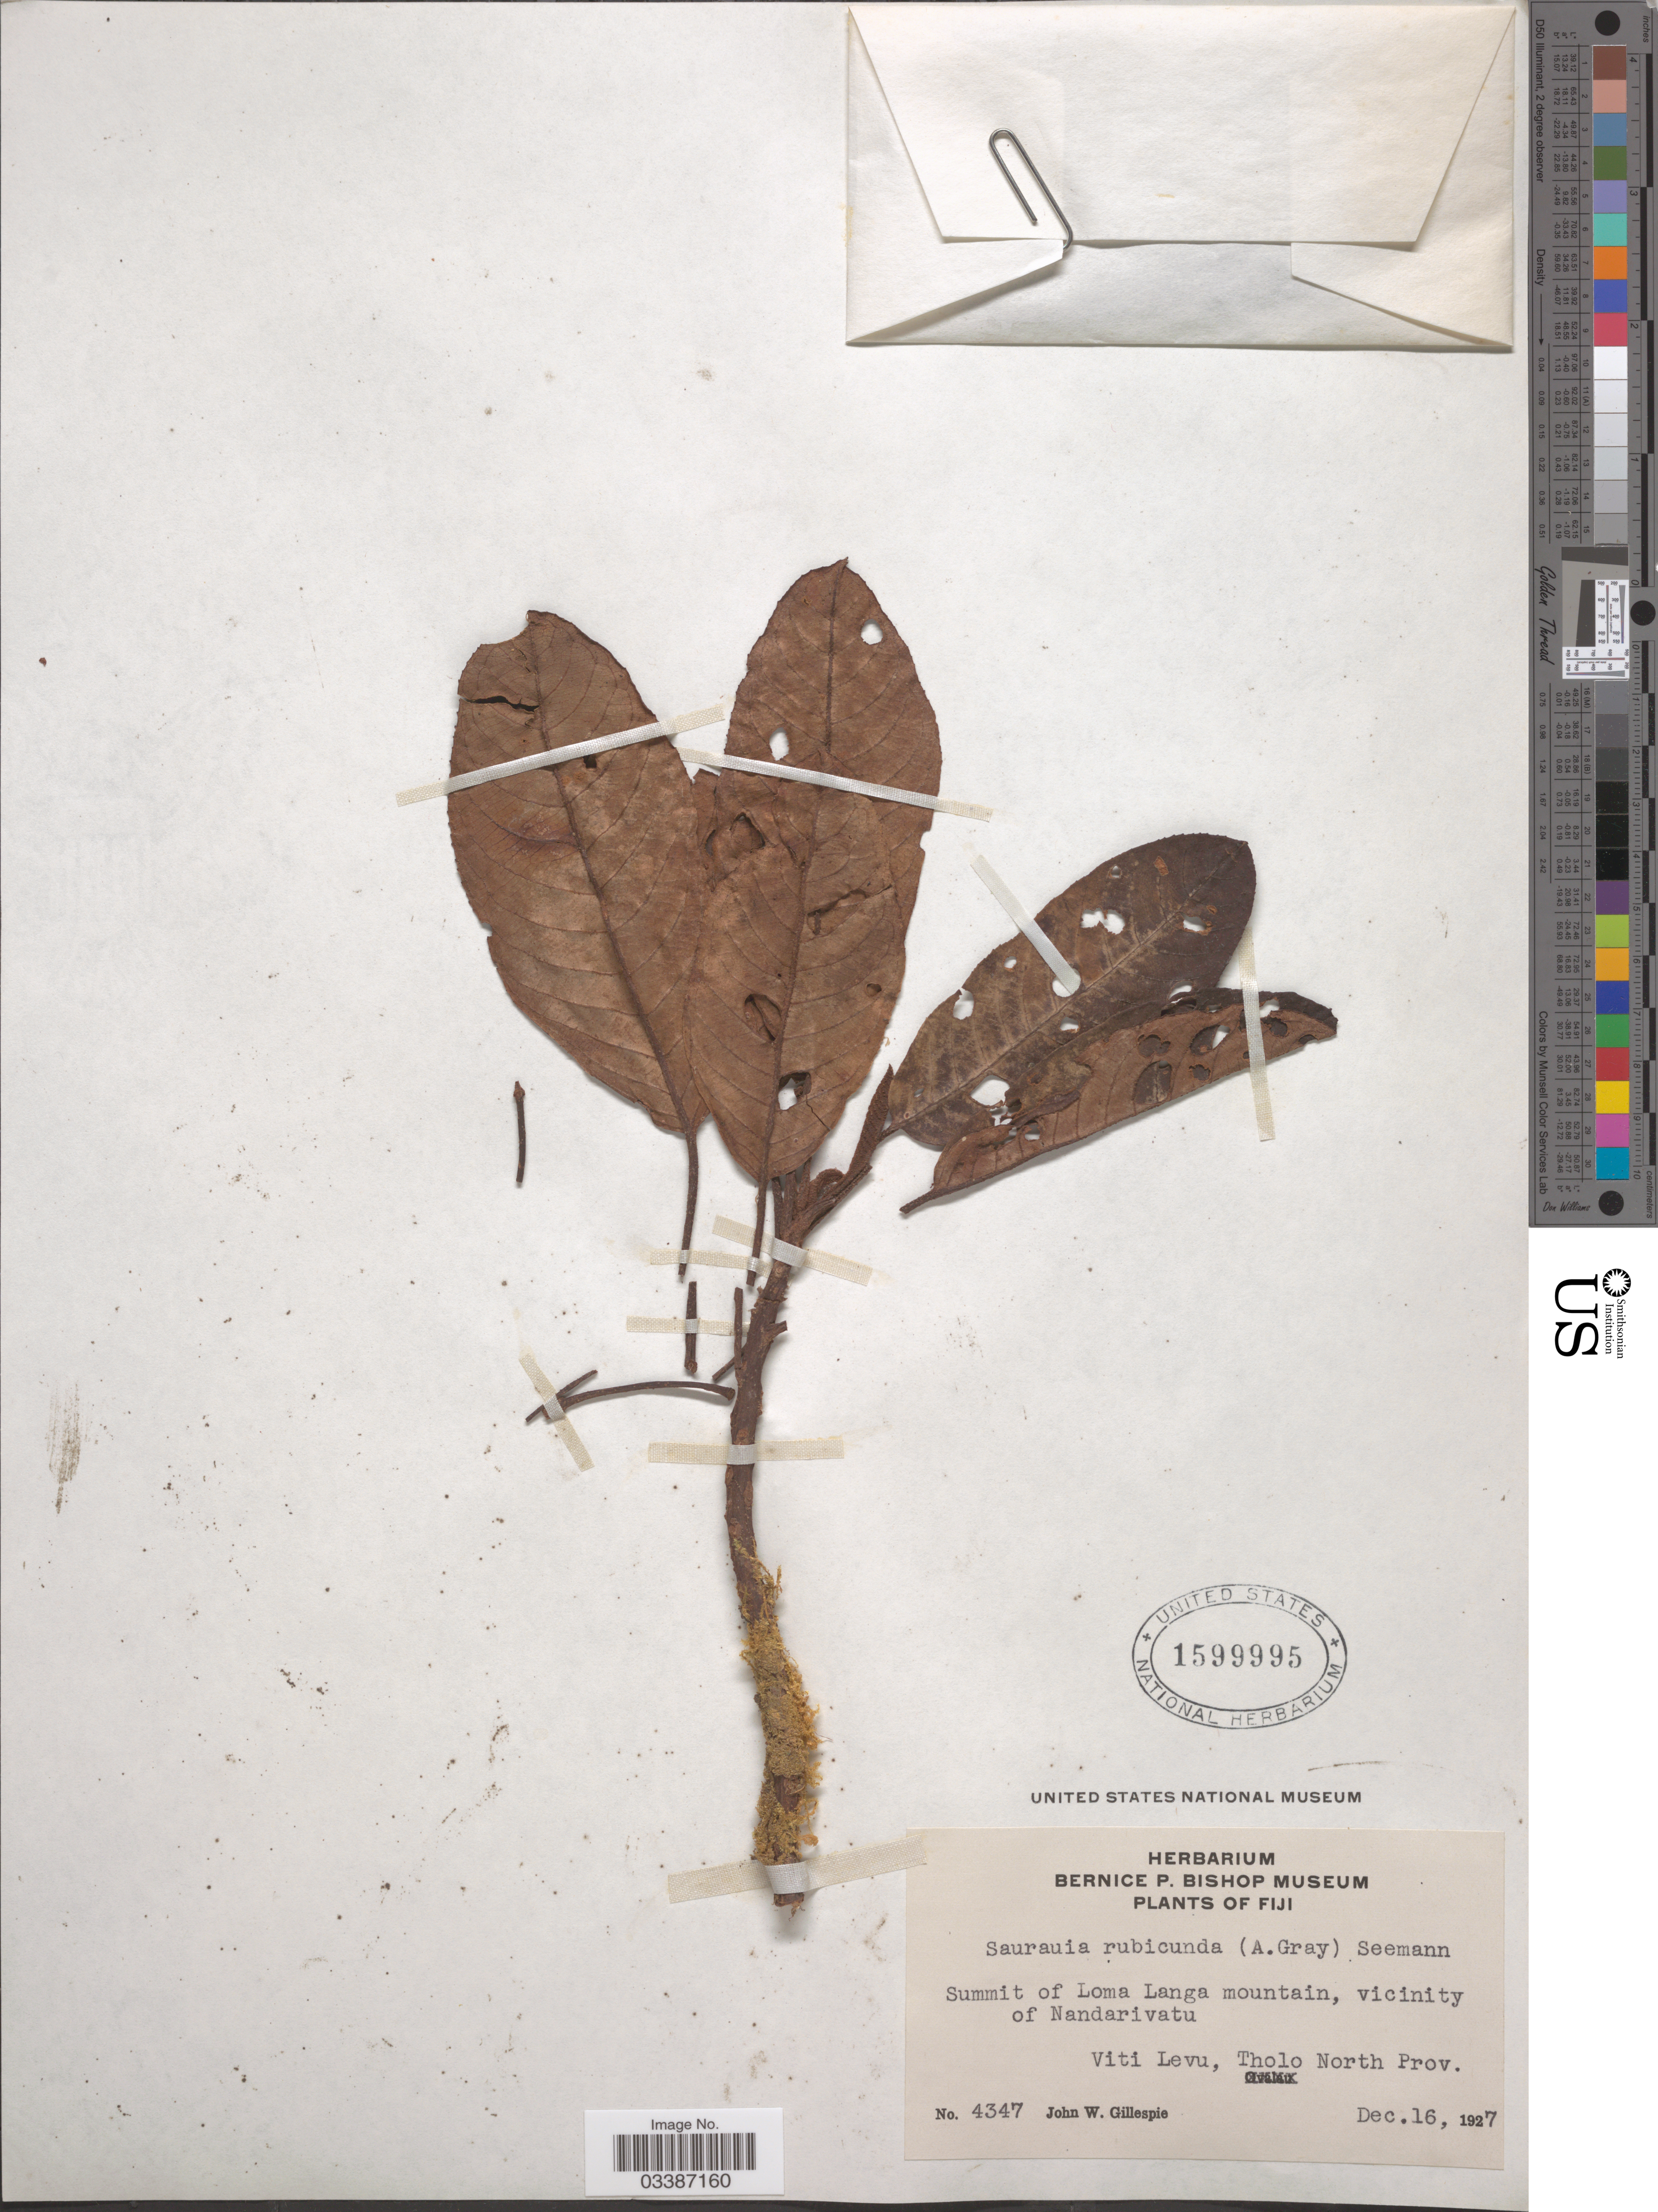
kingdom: Plantae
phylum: Tracheophyta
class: Magnoliopsida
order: Ericales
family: Actinidiaceae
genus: Saurauia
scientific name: Saurauia rubicunda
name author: Seem.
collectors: J. W. Gillespie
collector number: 4347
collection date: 1927-12-16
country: Fiji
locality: Summit of Loma Langa mountain, vicinity of Nandarivatu. Viti Levu, Tholo North Prov.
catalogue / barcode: US 1599995